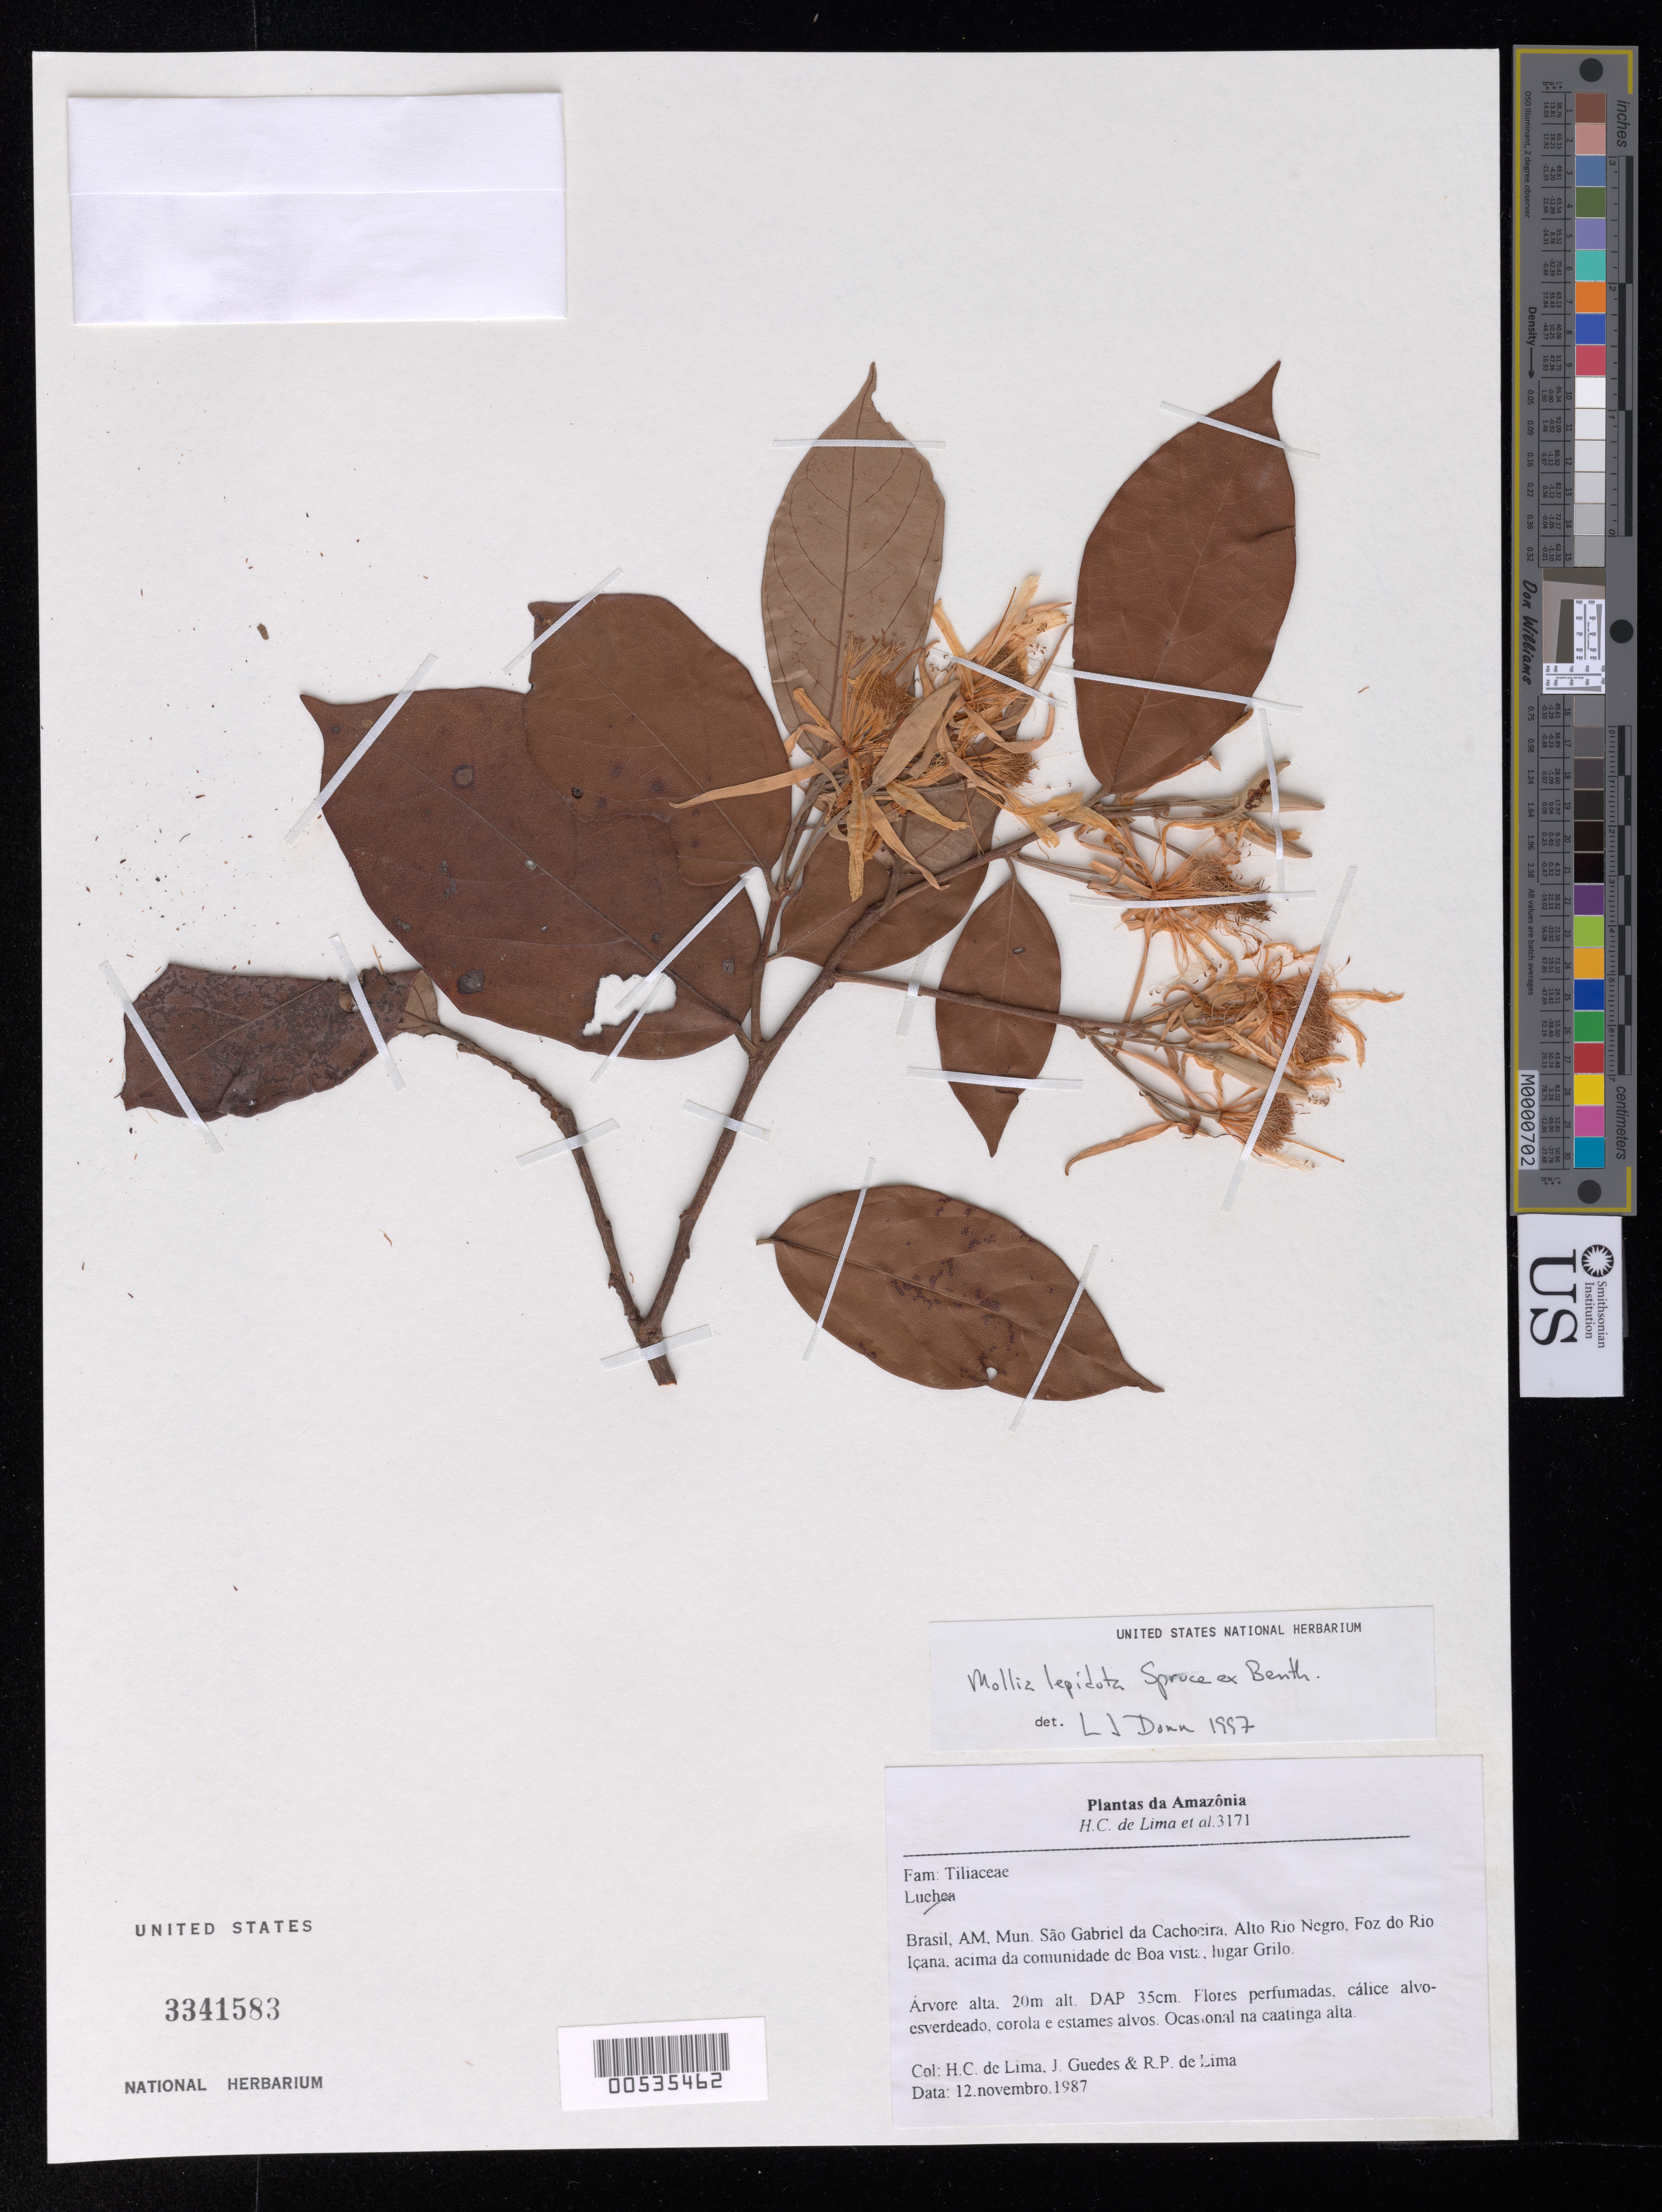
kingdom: Plantae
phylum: Tracheophyta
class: Magnoliopsida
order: Malvales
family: Malvaceae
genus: Mollia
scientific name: Mollia lepidota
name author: Spruce ex Benth.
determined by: Dorr, L. J., (BOT), Smithsonian Institution - National Museum of Natural History (UNITED STATES)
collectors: H. C. Lima, J. Guedes & R. P. Lima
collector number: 3171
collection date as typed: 12 Nov 1897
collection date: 1897-11-12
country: Brazil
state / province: Amazonas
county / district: São Gabriel da Cachoeira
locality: Alto Rio Negro, Foz do Rio Içana, acima da comunidade de Boa vista, lugar Grilo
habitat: Ocasional na caatinga alta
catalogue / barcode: US 3341583